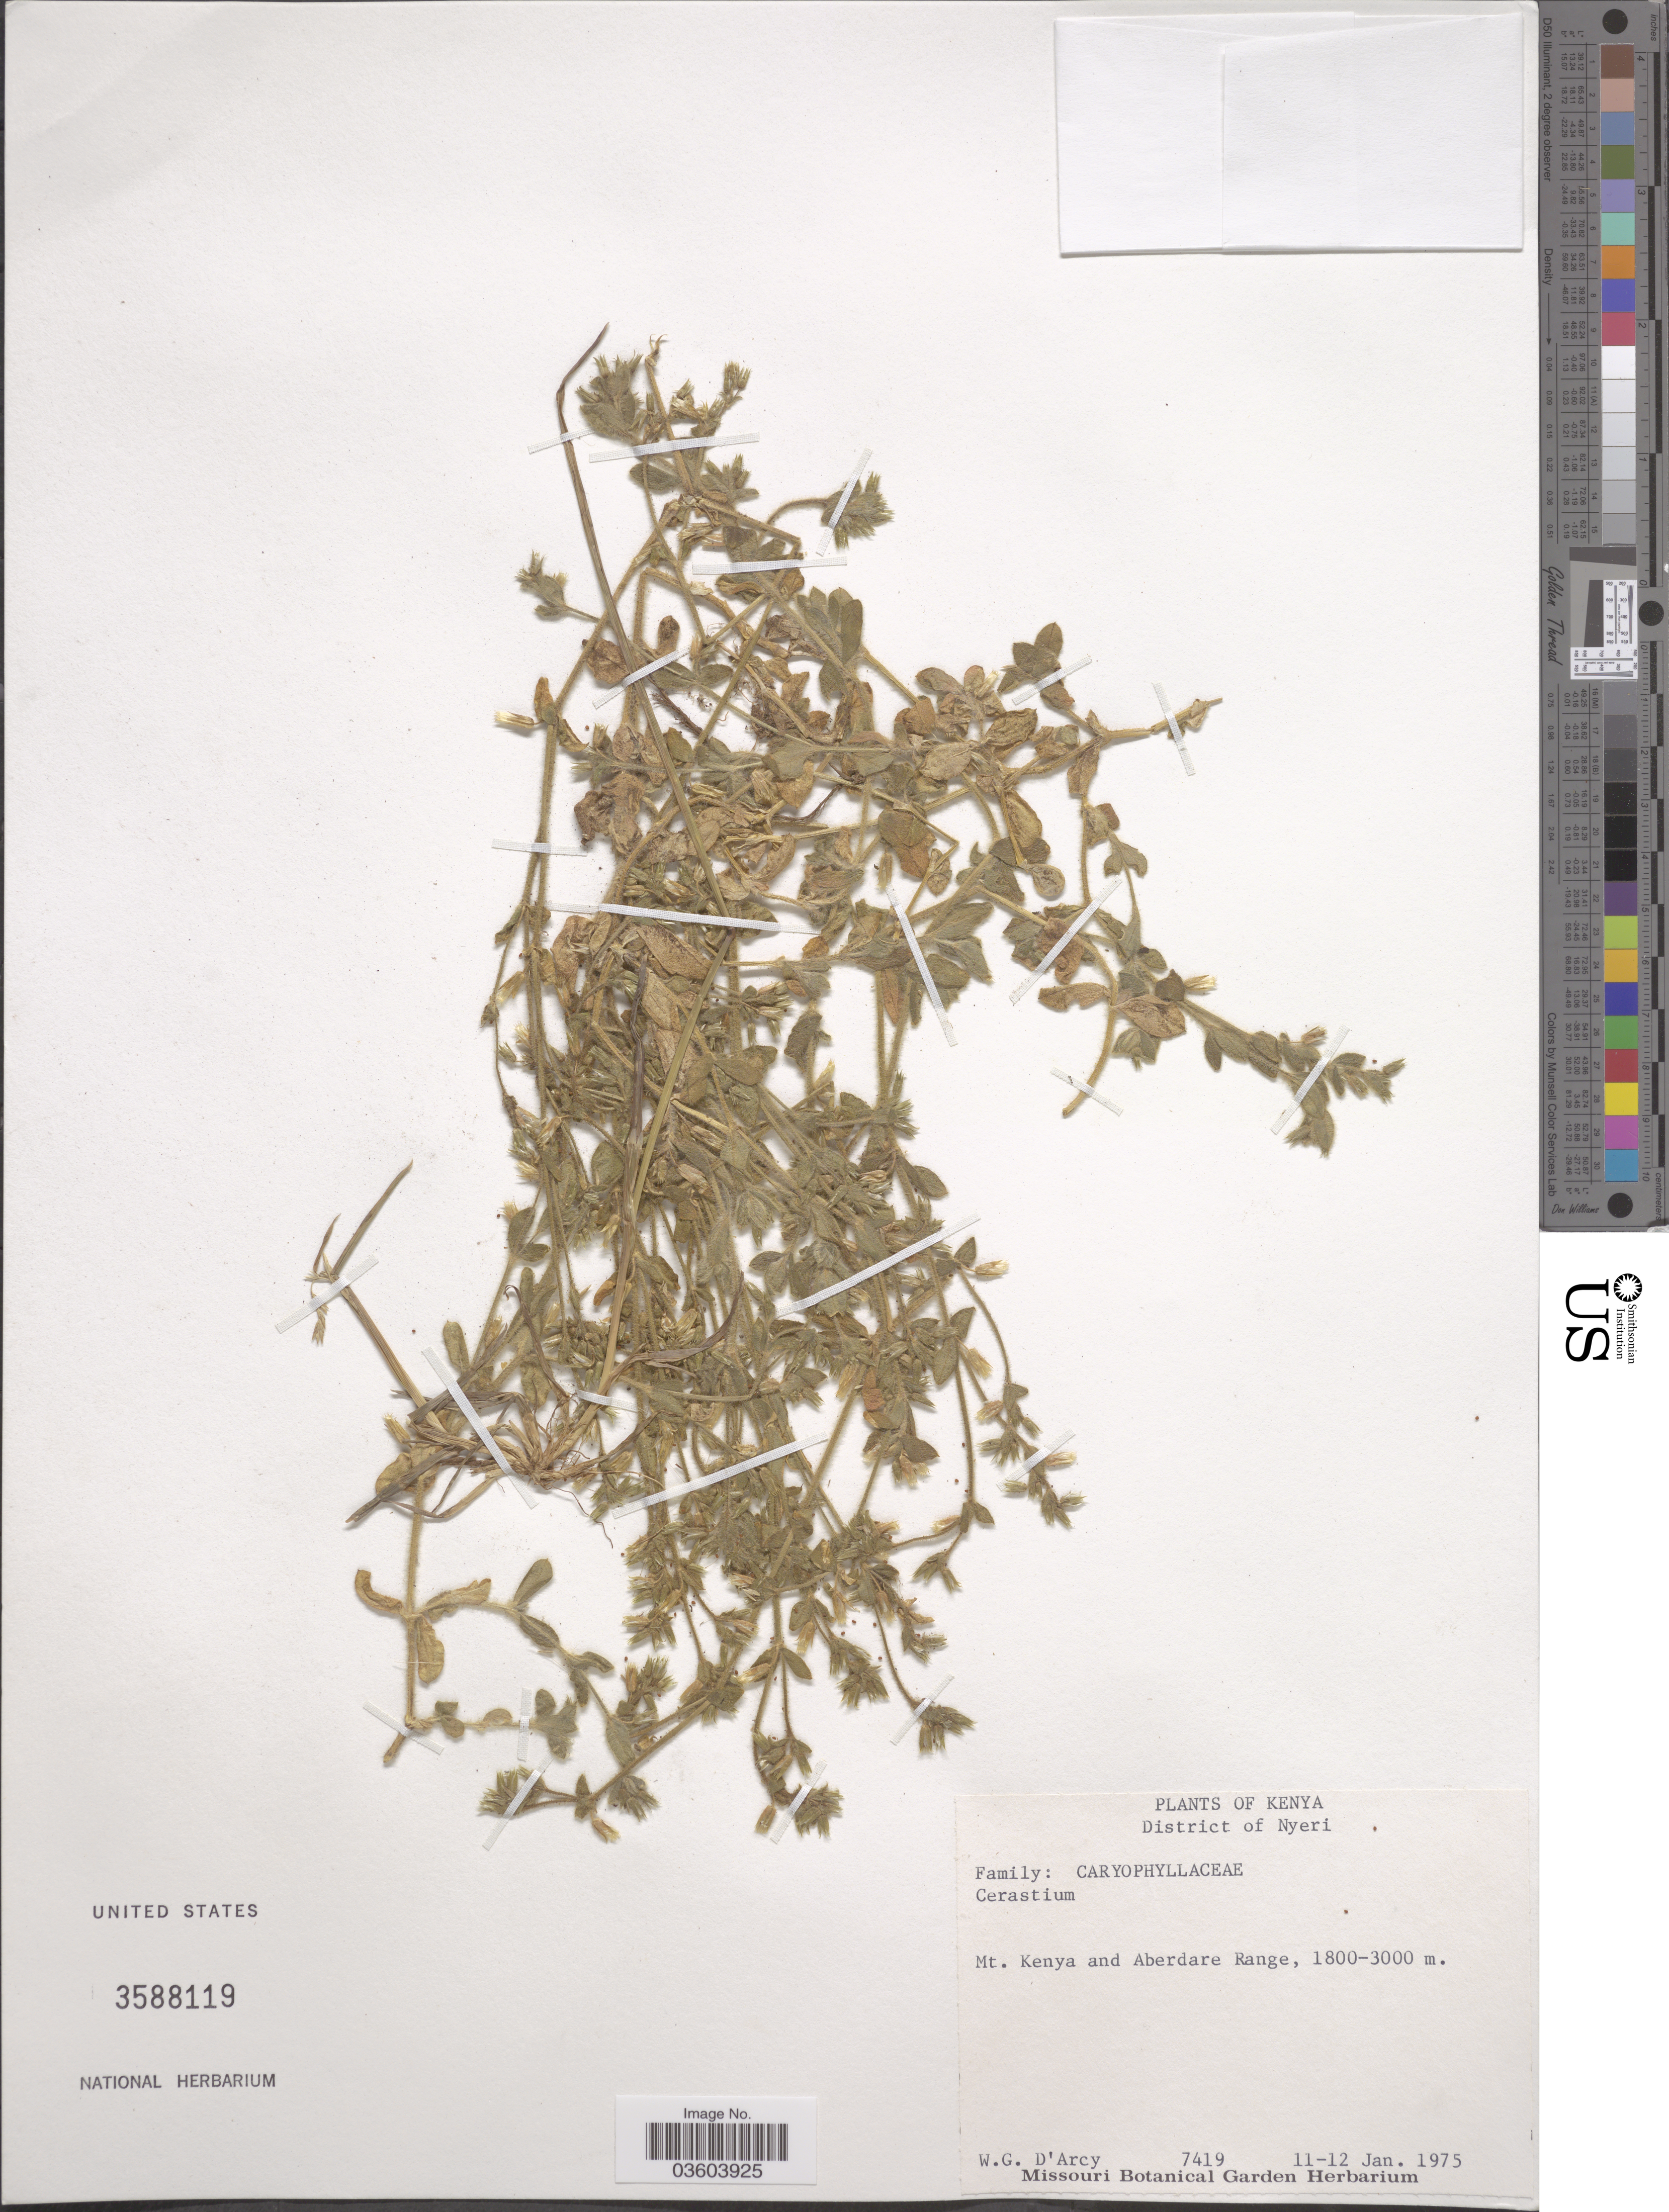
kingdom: Plantae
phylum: Tracheophyta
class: Magnoliopsida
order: Caryophyllales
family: Caryophyllaceae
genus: Cerastium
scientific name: Cerastium sp.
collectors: W. G. D'Arcy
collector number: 7419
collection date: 1975-01-11/1975-01-12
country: Kenya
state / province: Nyeri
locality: District of Nyeri. Mt. Kenya and Aberdare Range.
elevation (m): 1800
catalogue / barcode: US 3588119